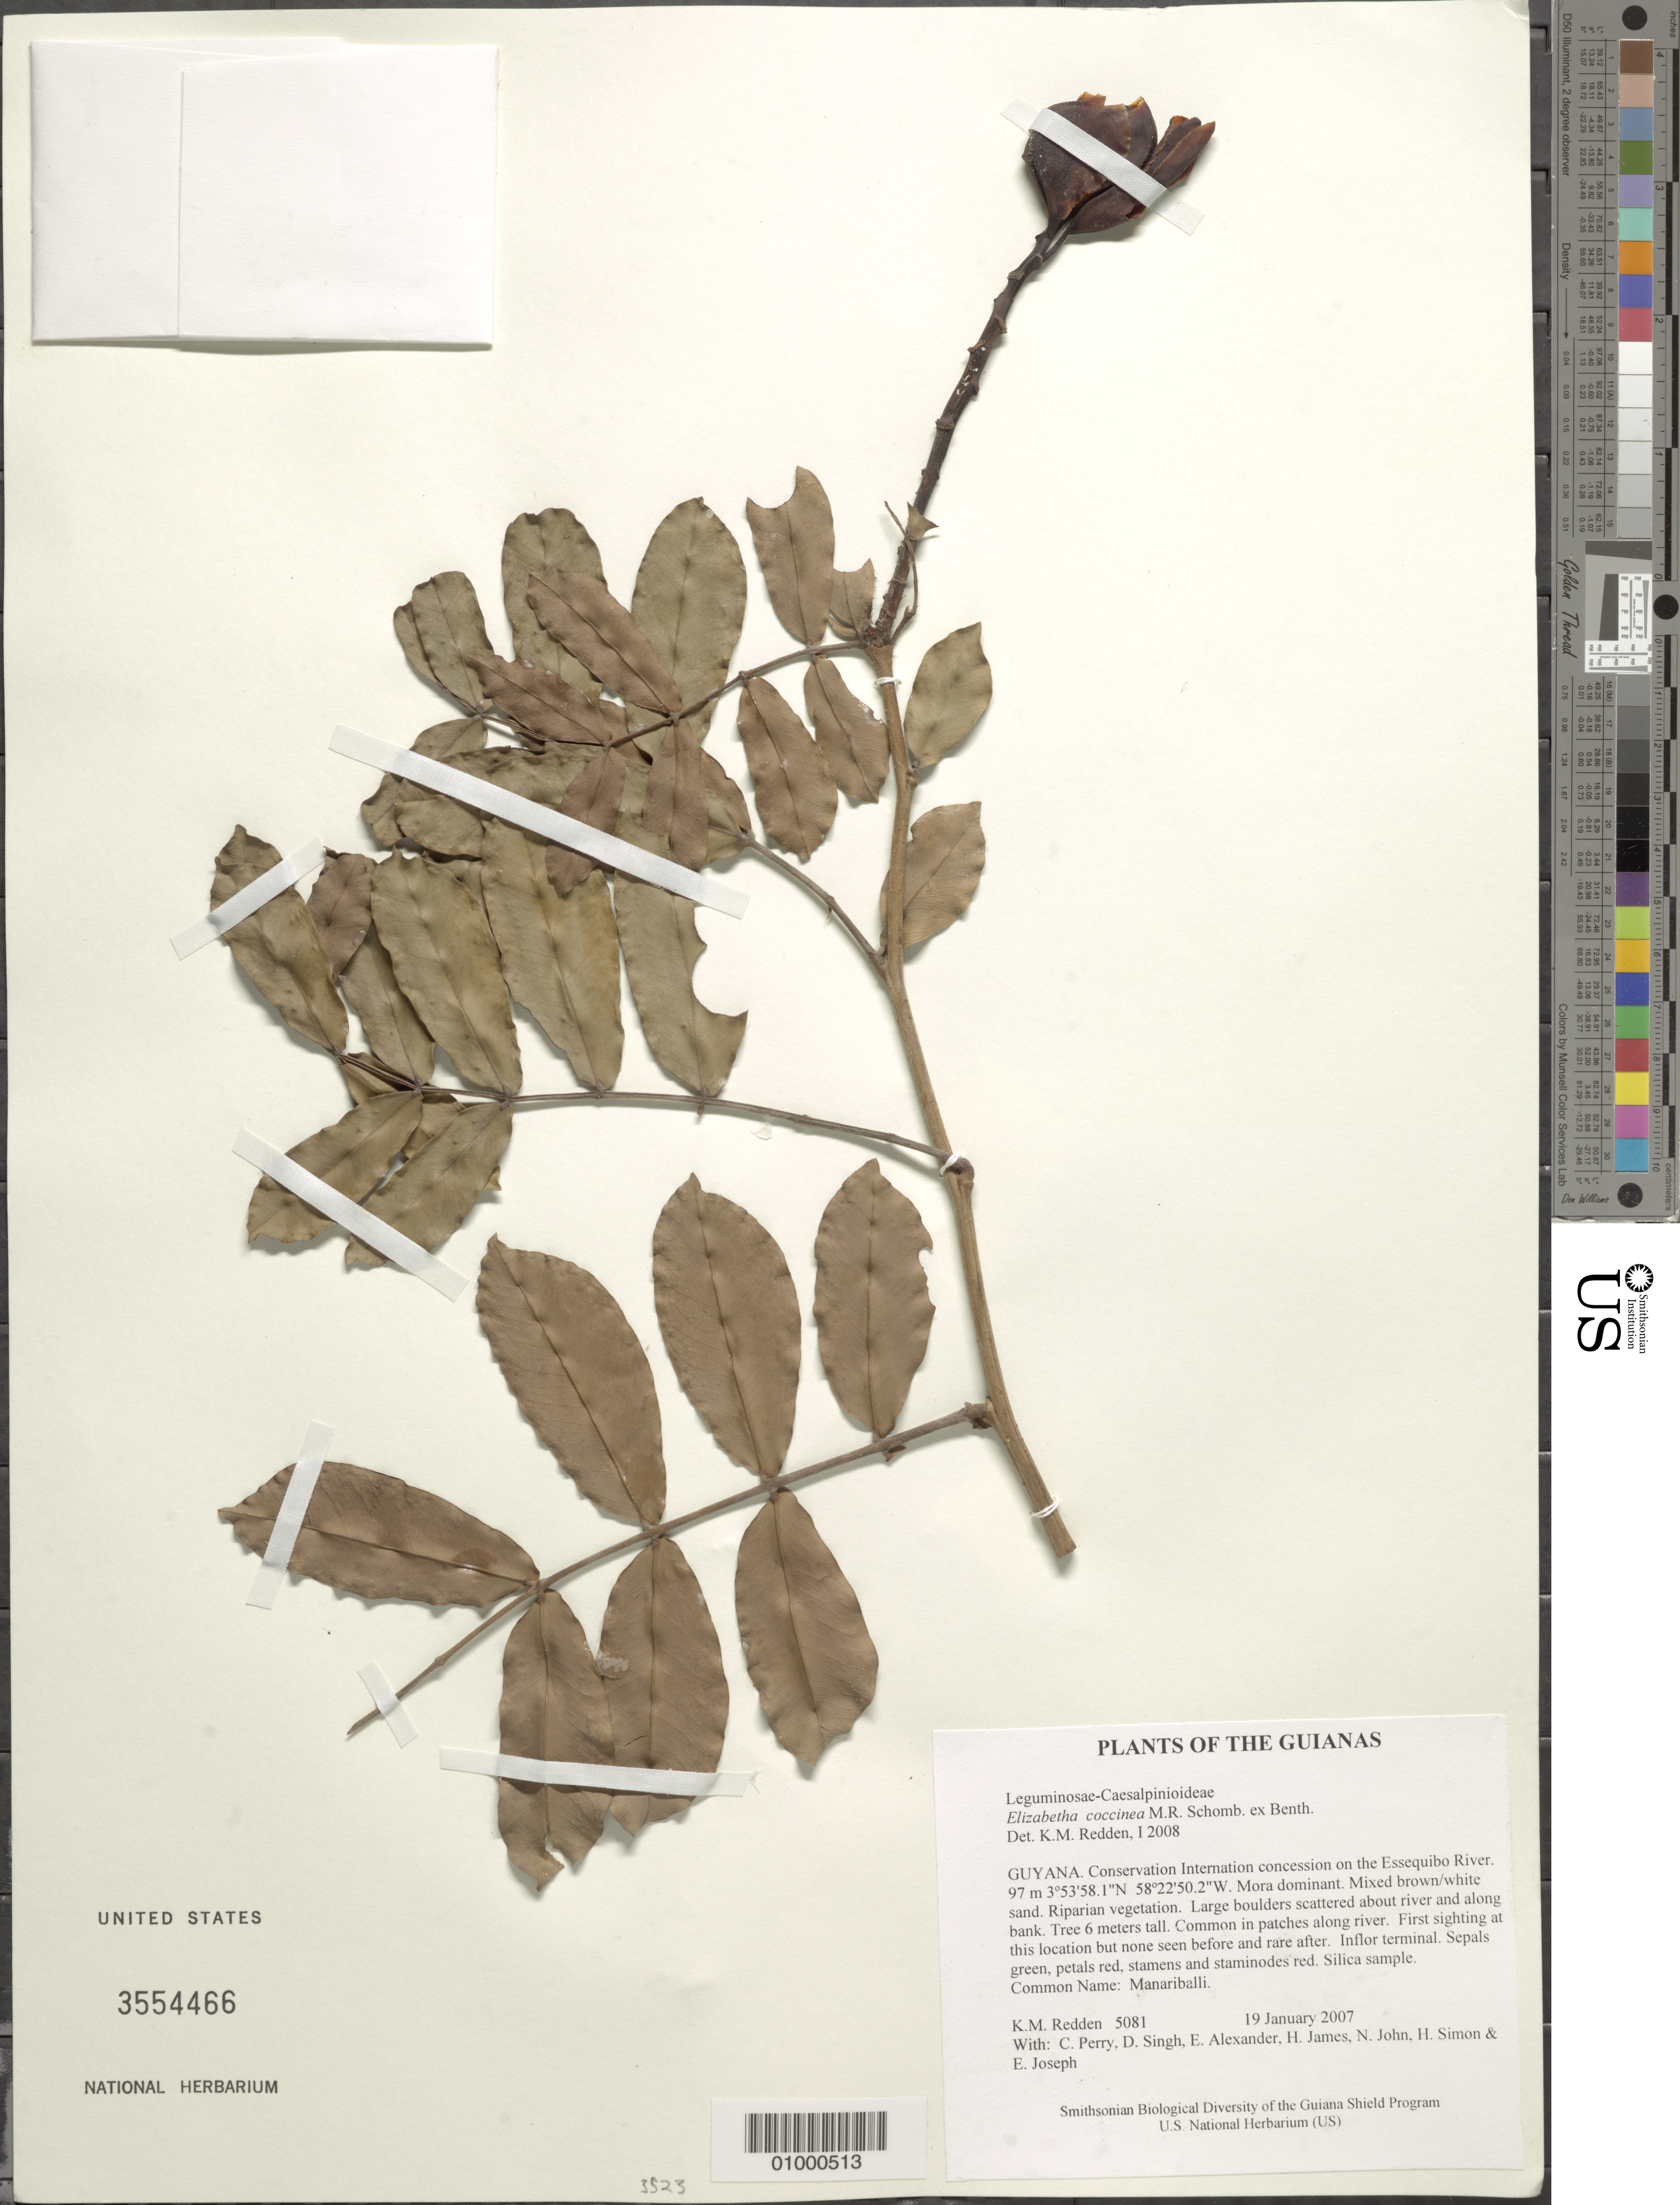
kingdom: Plantae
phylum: Tracheophyta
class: Magnoliopsida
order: Fabales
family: Fabaceae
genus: Elizabetha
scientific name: Elizabetha coccinea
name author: M.R. Schomb. ex Benth.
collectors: K. M. Redden, C. Perry, D. Singh, E. Alexander & et al.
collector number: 5081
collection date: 2007-01-19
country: Guyana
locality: Conservation Internation concession on the Essequibo River.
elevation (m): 94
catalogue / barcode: US 3554466